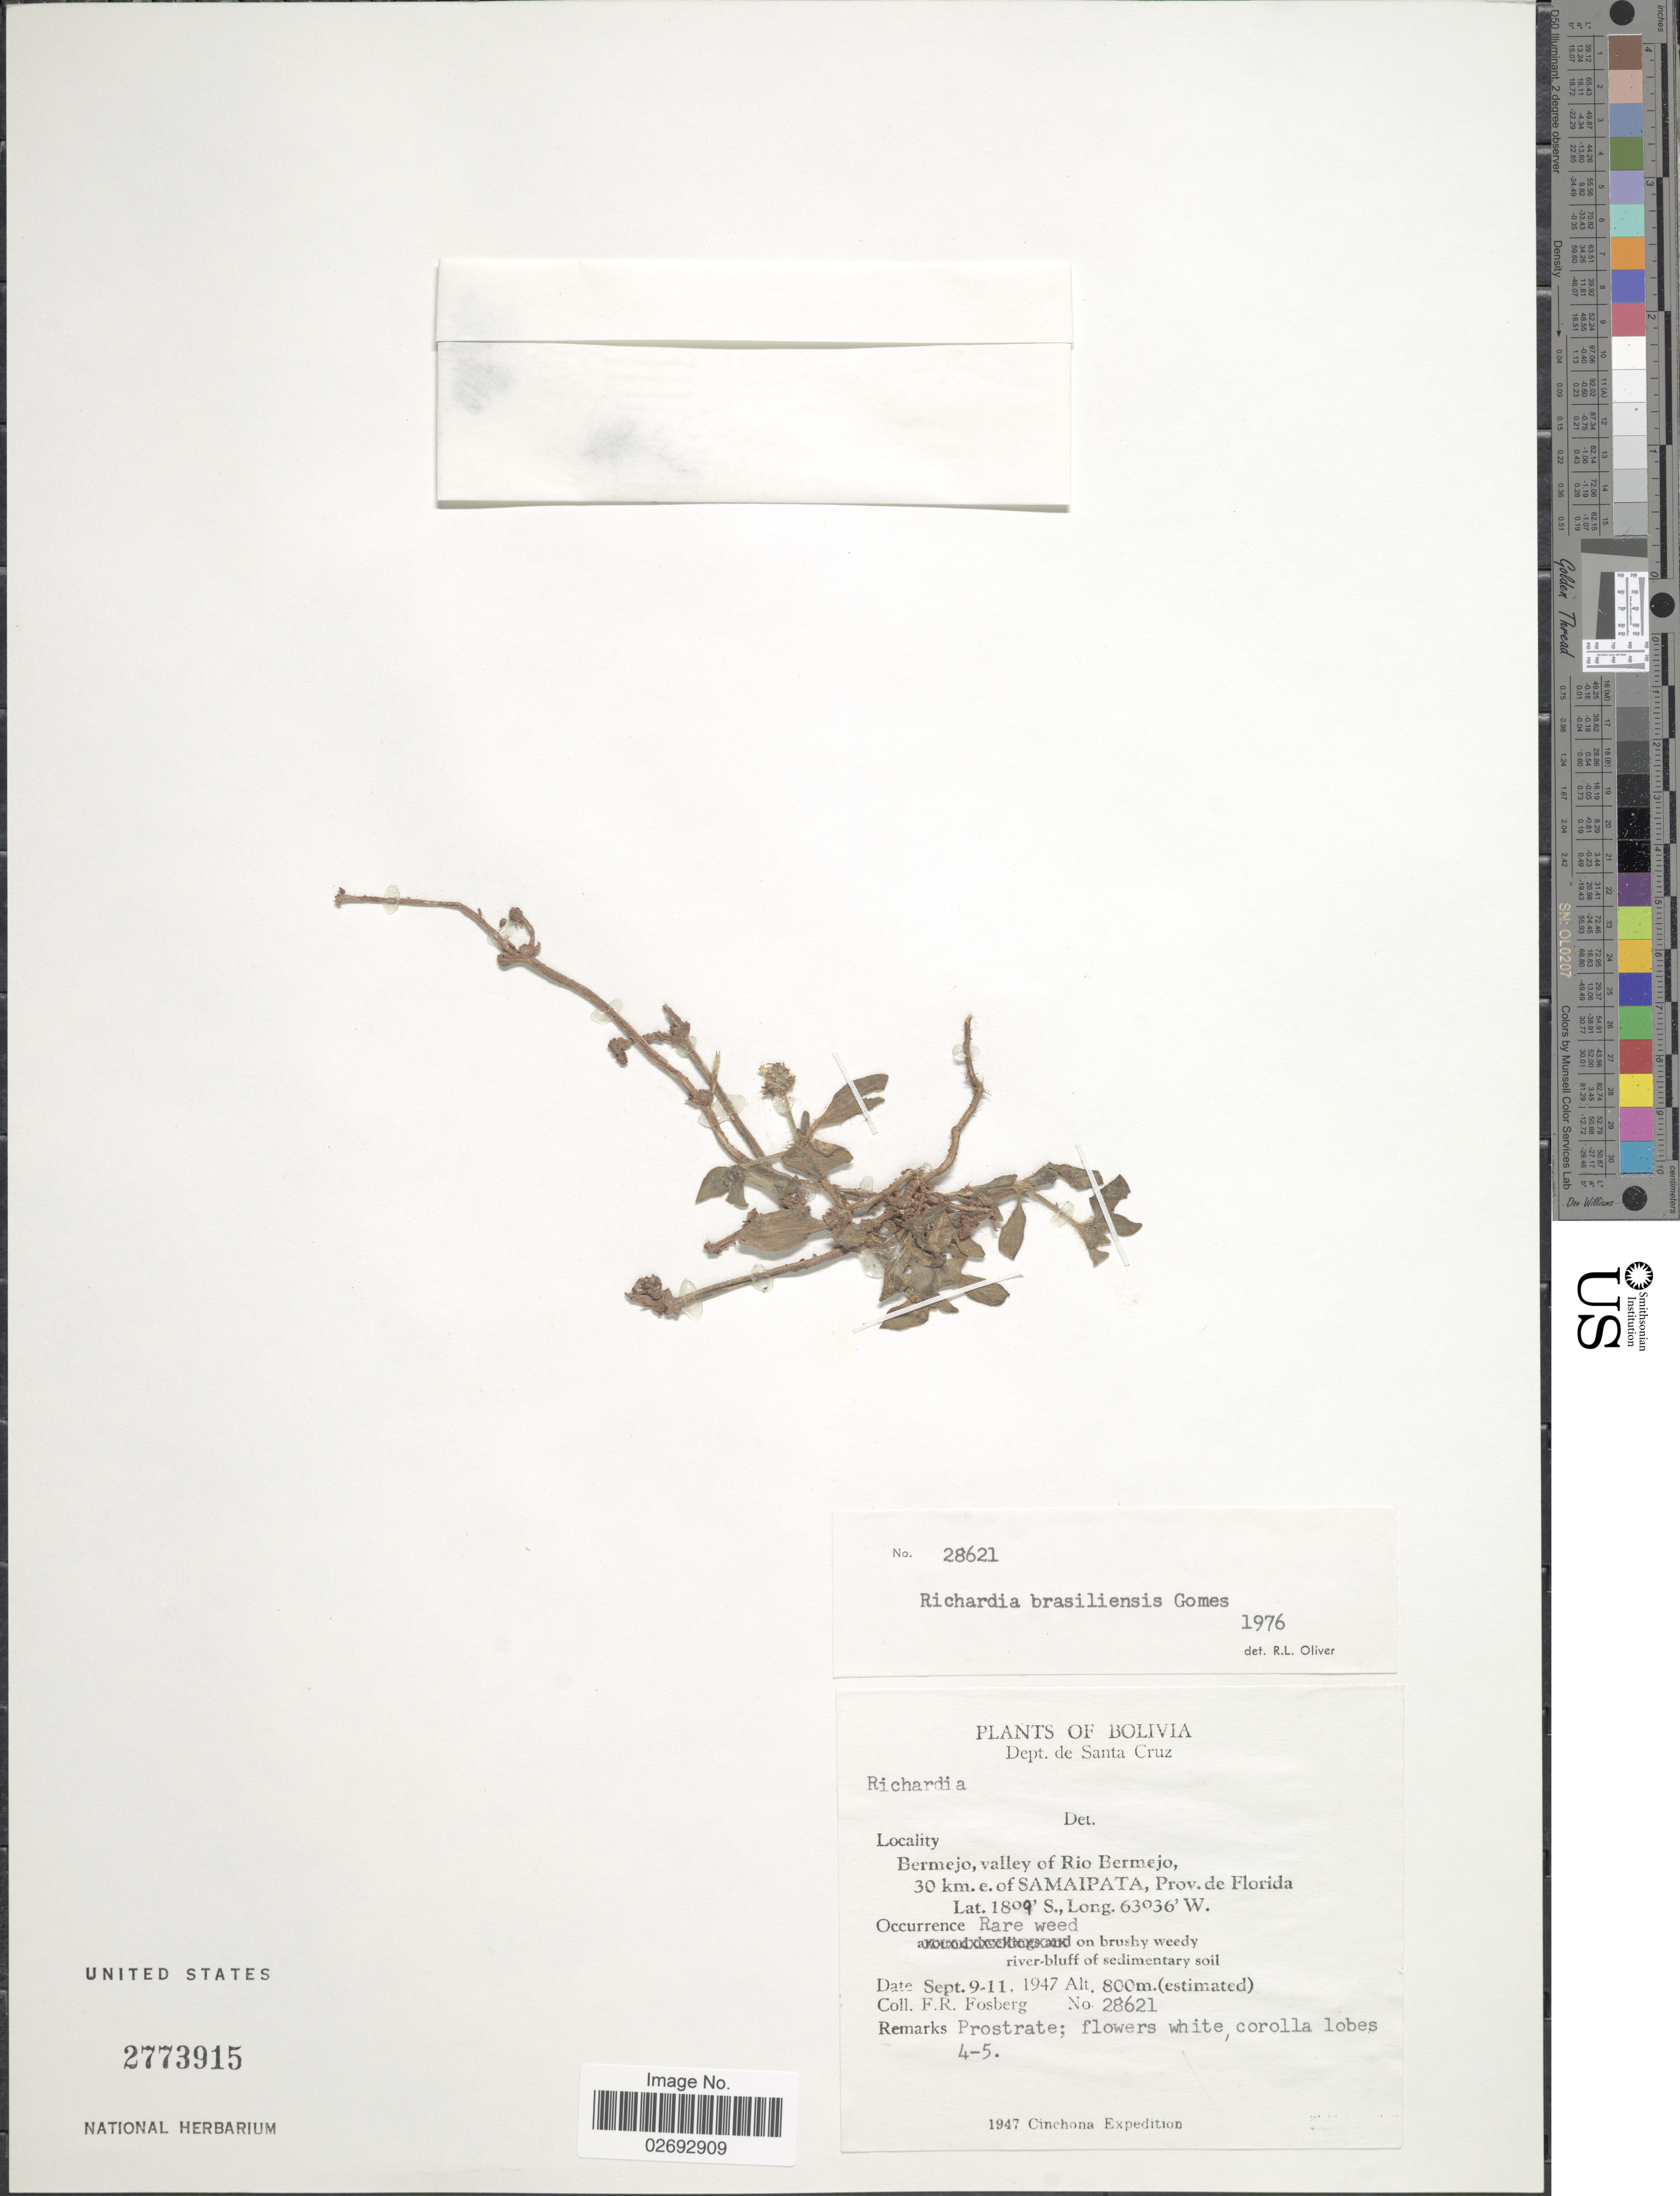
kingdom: Plantae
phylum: Tracheophyta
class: Magnoliopsida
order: Gentianales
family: Rubiaceae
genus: Richardia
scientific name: Richardia brasiliensis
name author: Gomes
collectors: F. R. Fosberg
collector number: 28621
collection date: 1947-09-09/1947-09-11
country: Bolivia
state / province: Santa Cruz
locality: Bermejo, valley of Rio Bermejo, 30 km. e. of Samaipata, Prov. de Florida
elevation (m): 800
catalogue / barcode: US 2773915